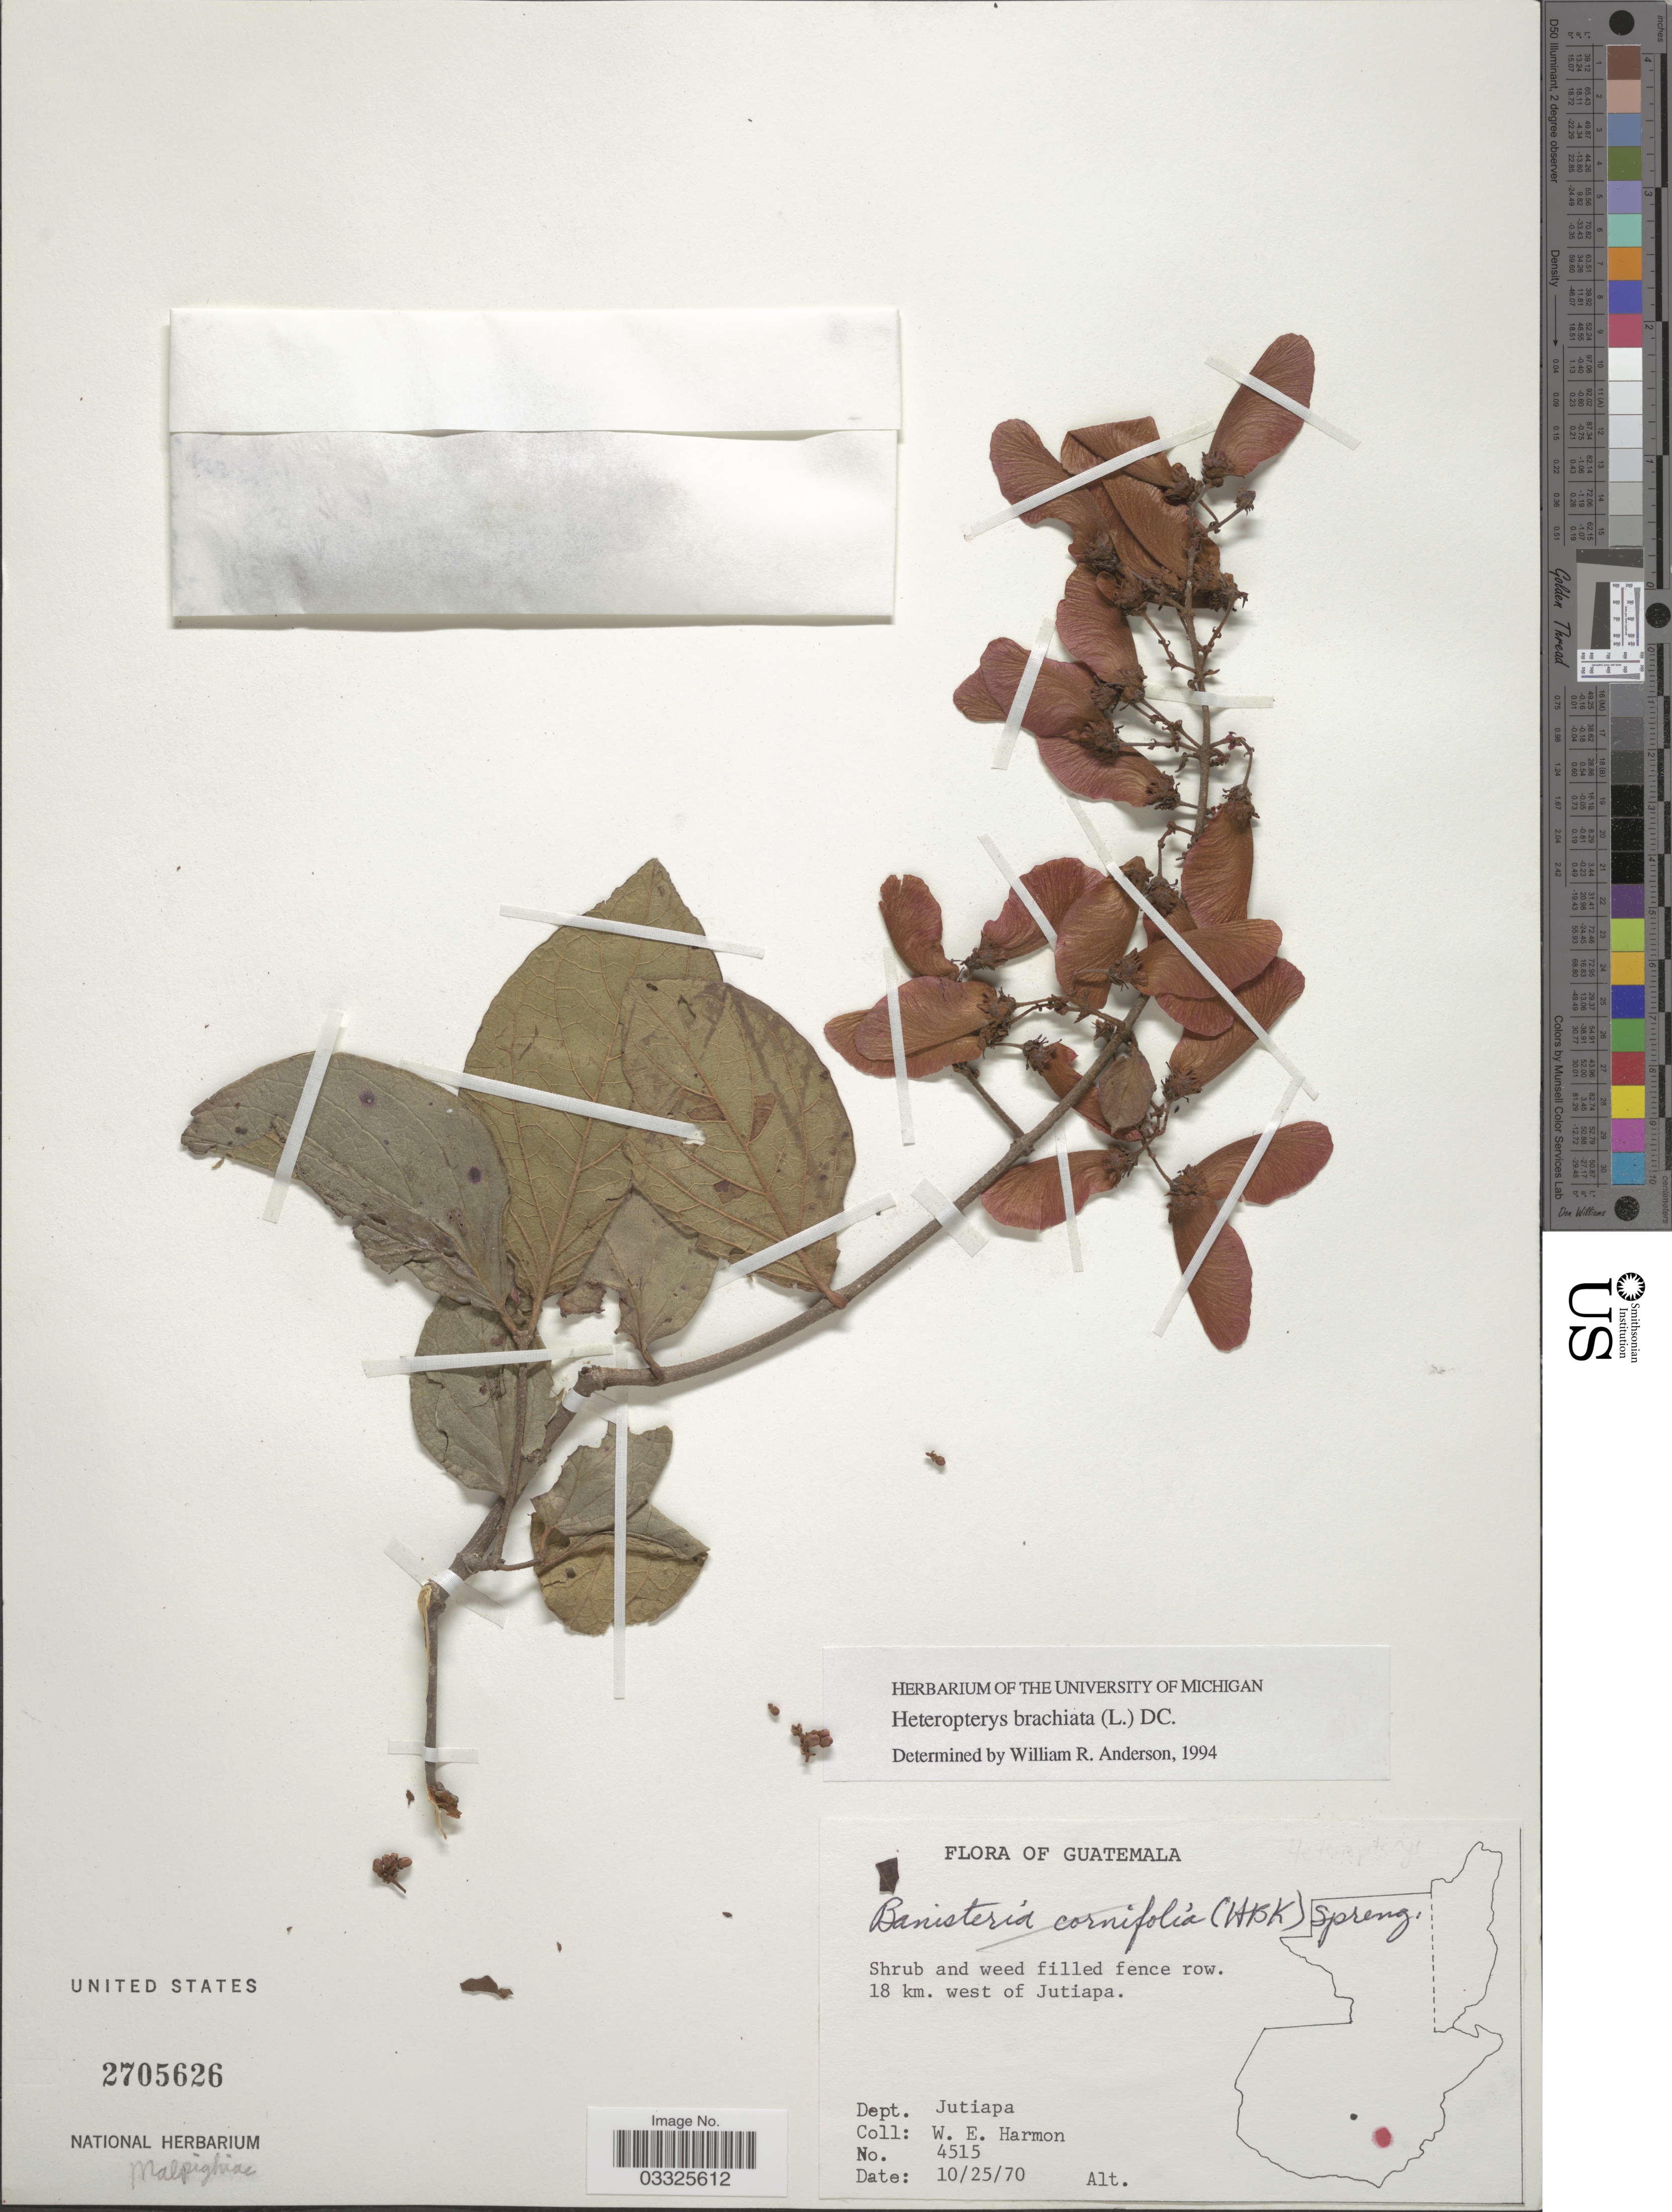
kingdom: Plantae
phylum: Tracheophyta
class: Magnoliopsida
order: Malpighiales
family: Malpighiaceae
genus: Heteropterys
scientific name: Heteropterys brachiata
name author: (L.) DC.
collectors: W. E. Harmon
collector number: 4515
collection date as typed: Transcribed d/m/y: 25/10/70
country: Guatemala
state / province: Jutiapa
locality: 18 km. west of Jutiapa. Dept. Jutiapa.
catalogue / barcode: US 2705626